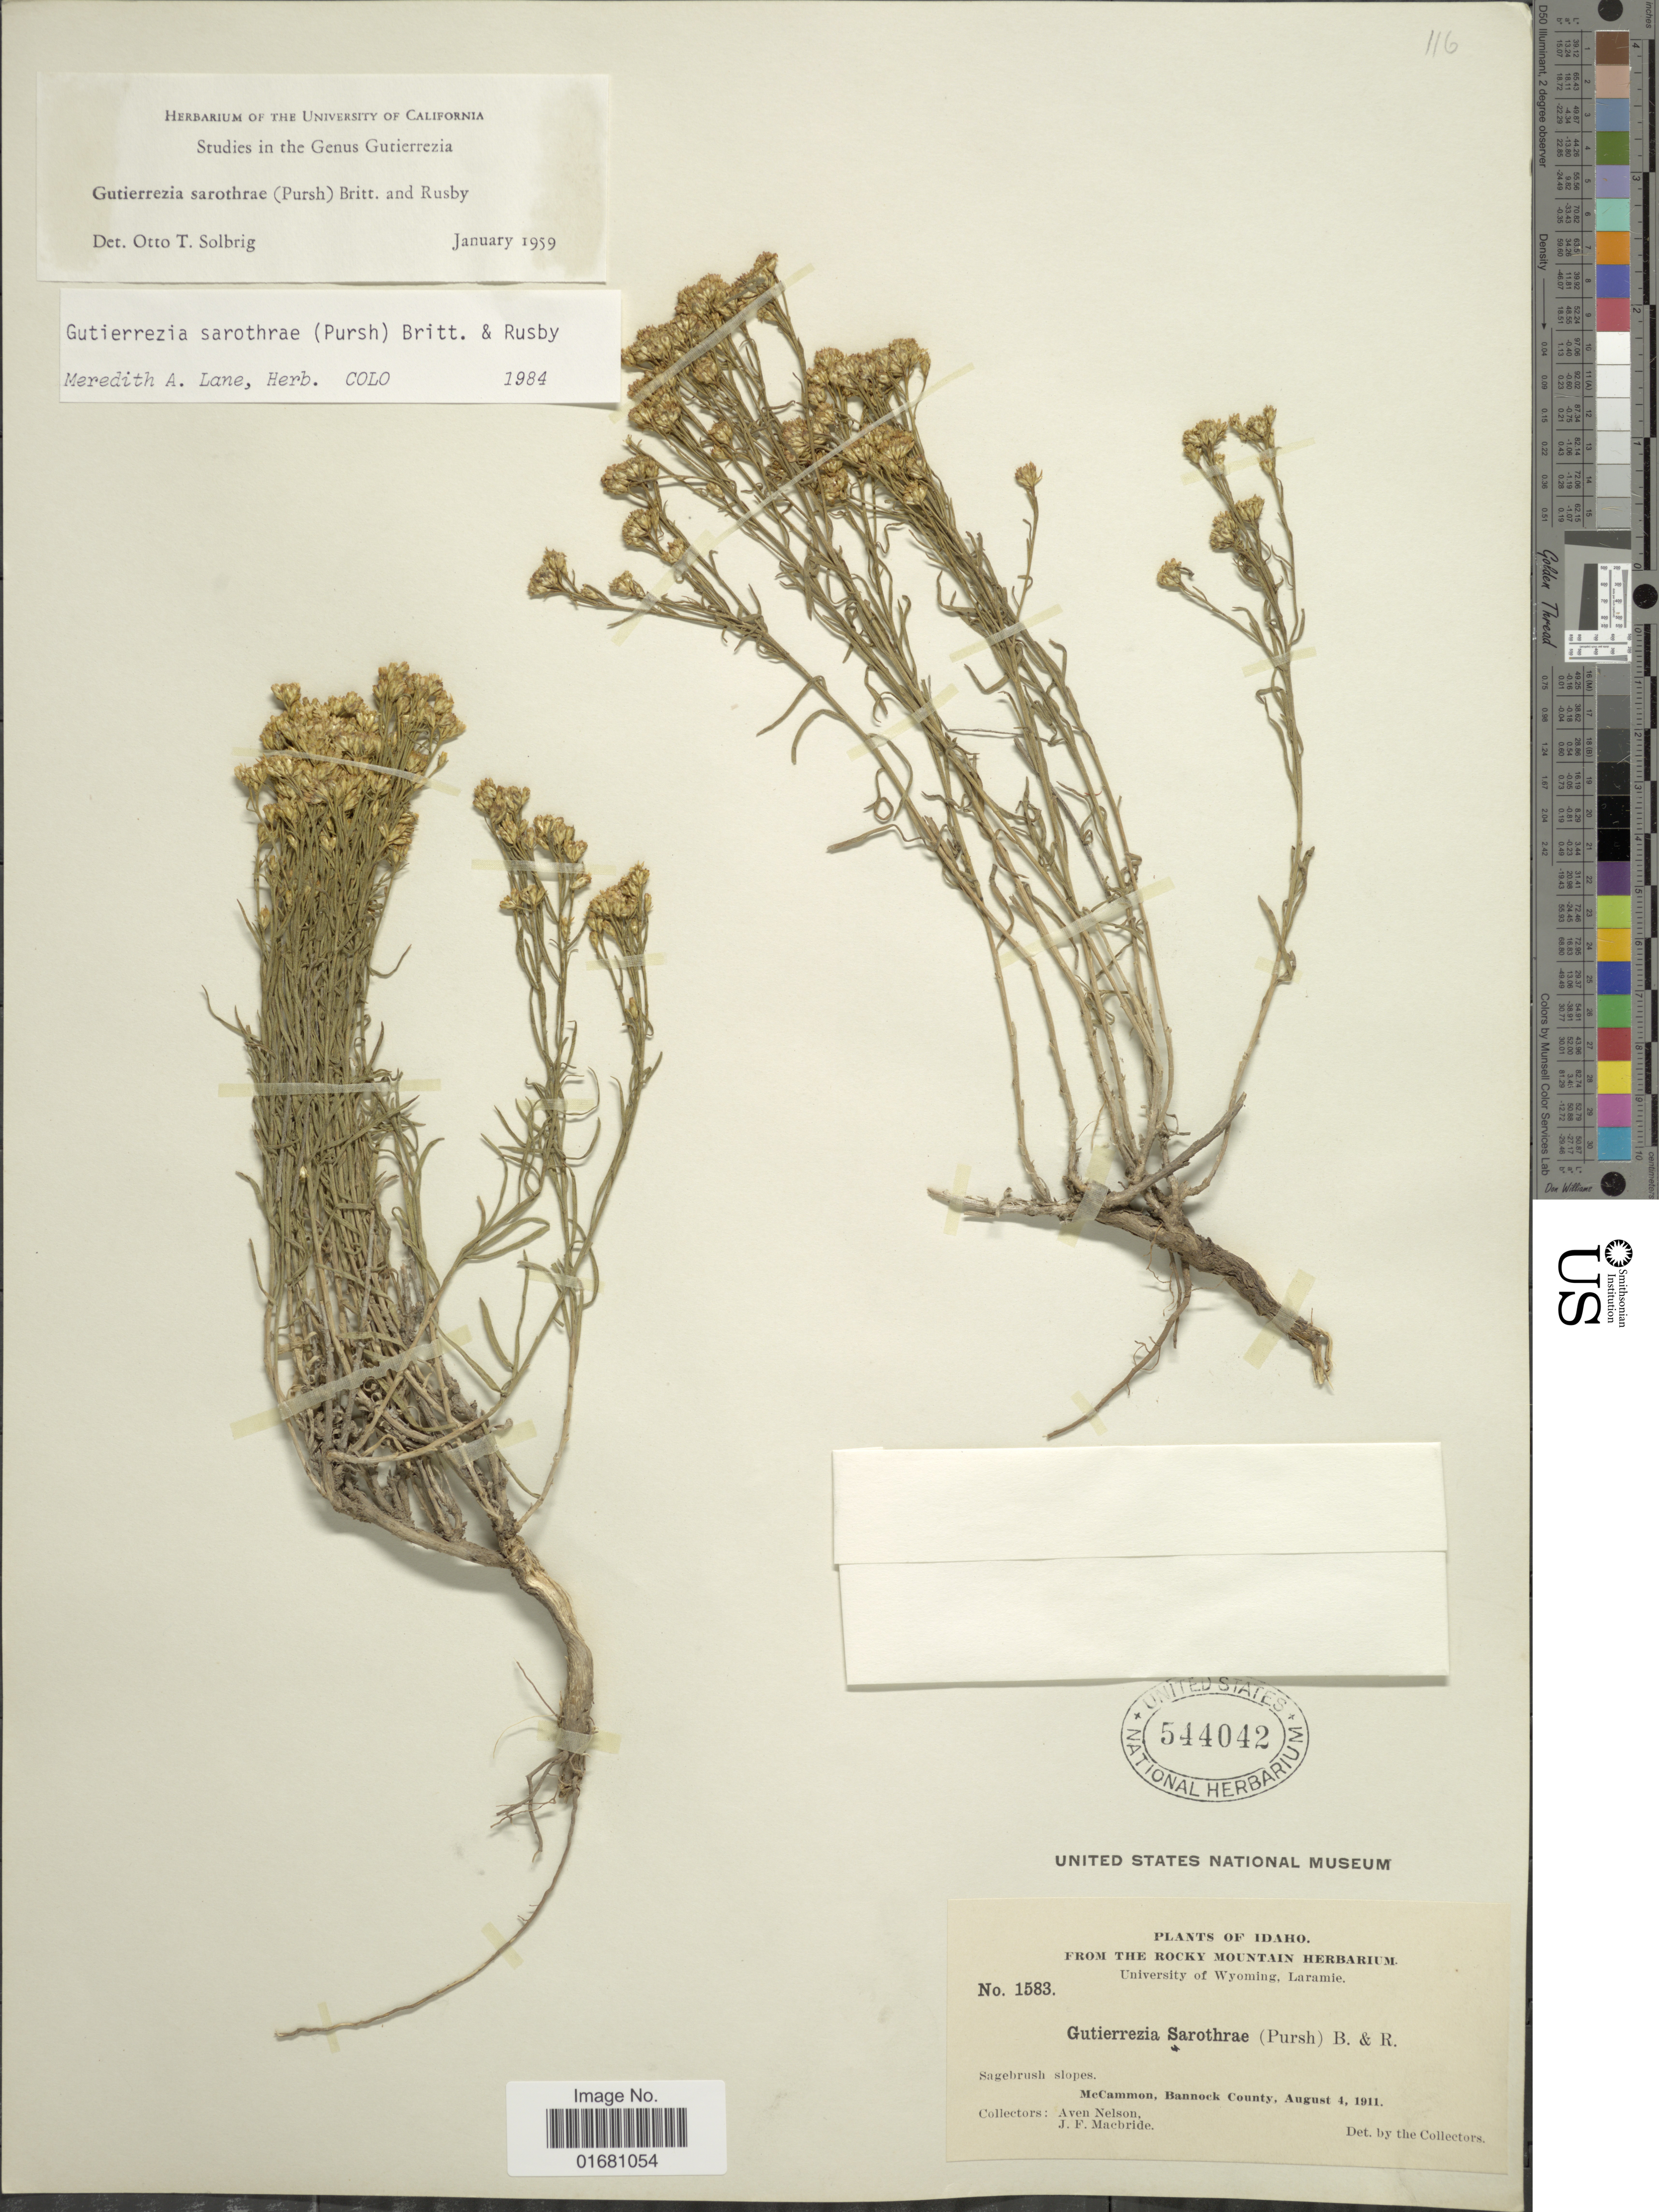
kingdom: Plantae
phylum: Tracheophyta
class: Magnoliopsida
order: Asterales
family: Asteraceae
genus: Gutierrezia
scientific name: Gutierrezia sarothrae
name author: (Pursh) Britton & Rusby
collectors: A. Nelson & J. F. Macbride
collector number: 1583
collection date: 1911-08-04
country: United States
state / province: Idaho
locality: Sagebrush slopes, McCammon, Bannock County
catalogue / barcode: US 544042